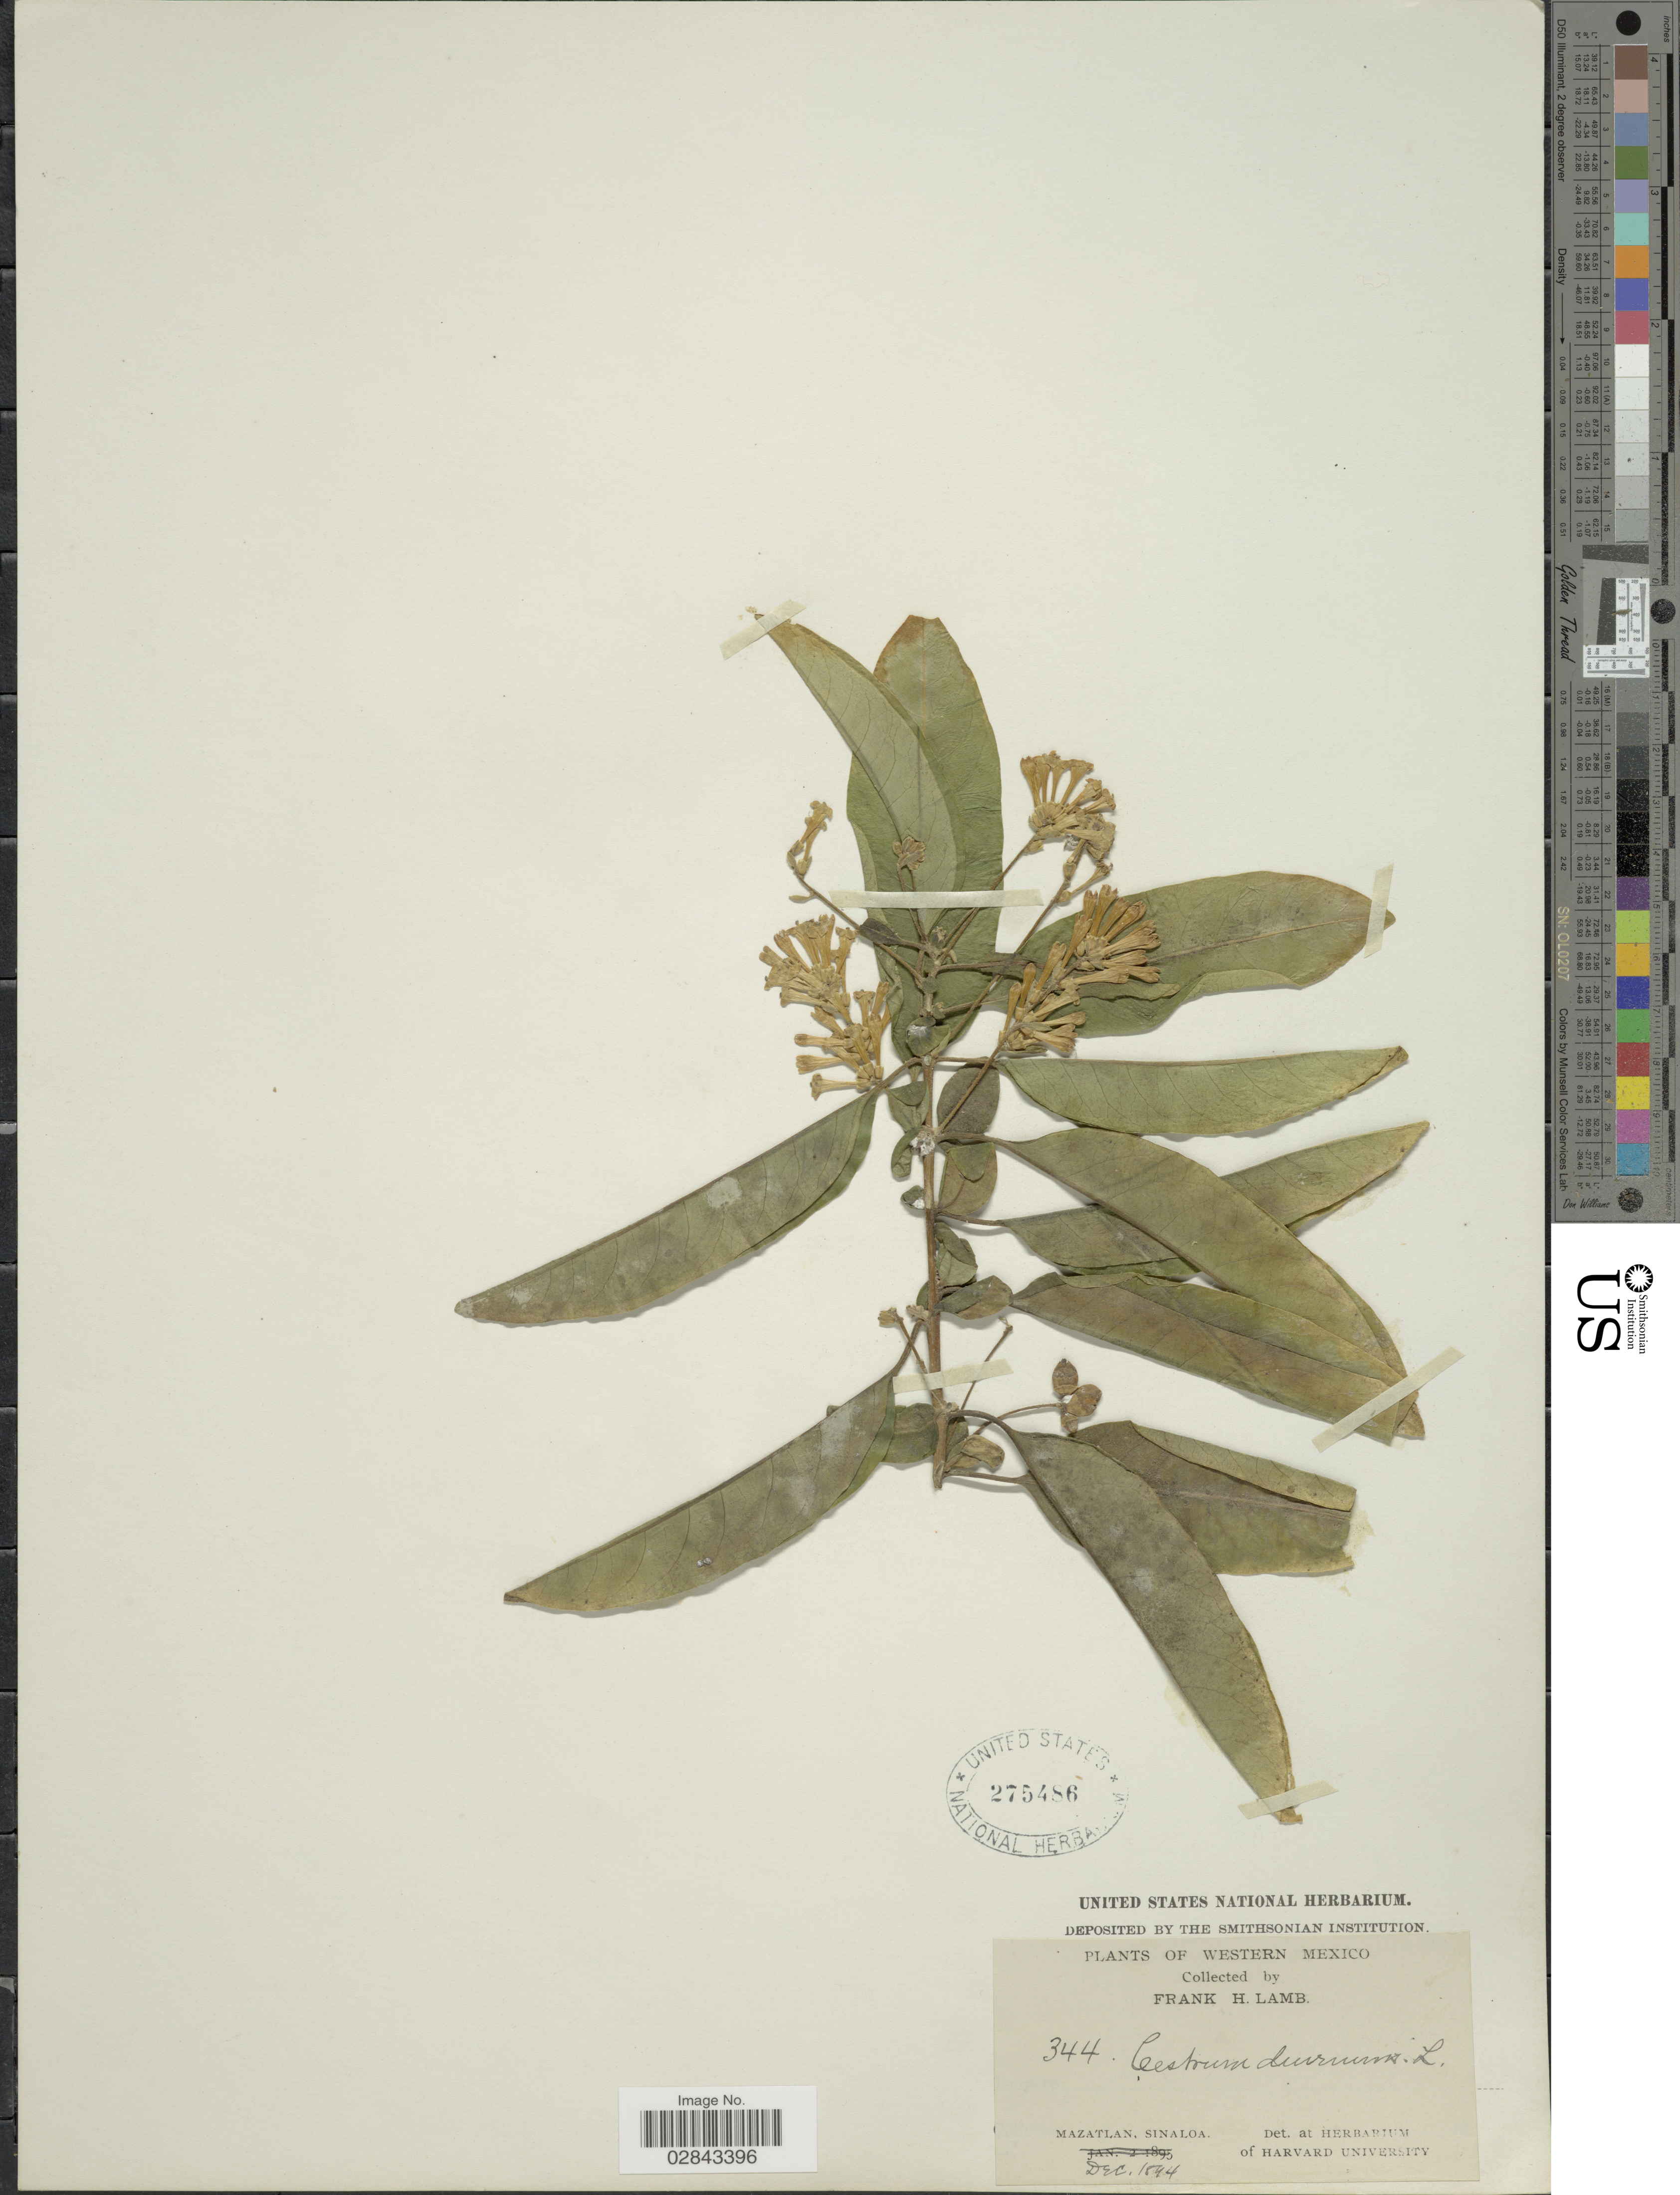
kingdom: Plantae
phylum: Tracheophyta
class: Magnoliopsida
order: Solanales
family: Solanaceae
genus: Cestrum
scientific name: Cestrum diurnum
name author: L.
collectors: F. H. Lamb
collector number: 344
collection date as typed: Dec 1894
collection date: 1894-12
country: Mexico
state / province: Sinaloa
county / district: Mazatlán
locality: Mazatlán.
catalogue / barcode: US 275486